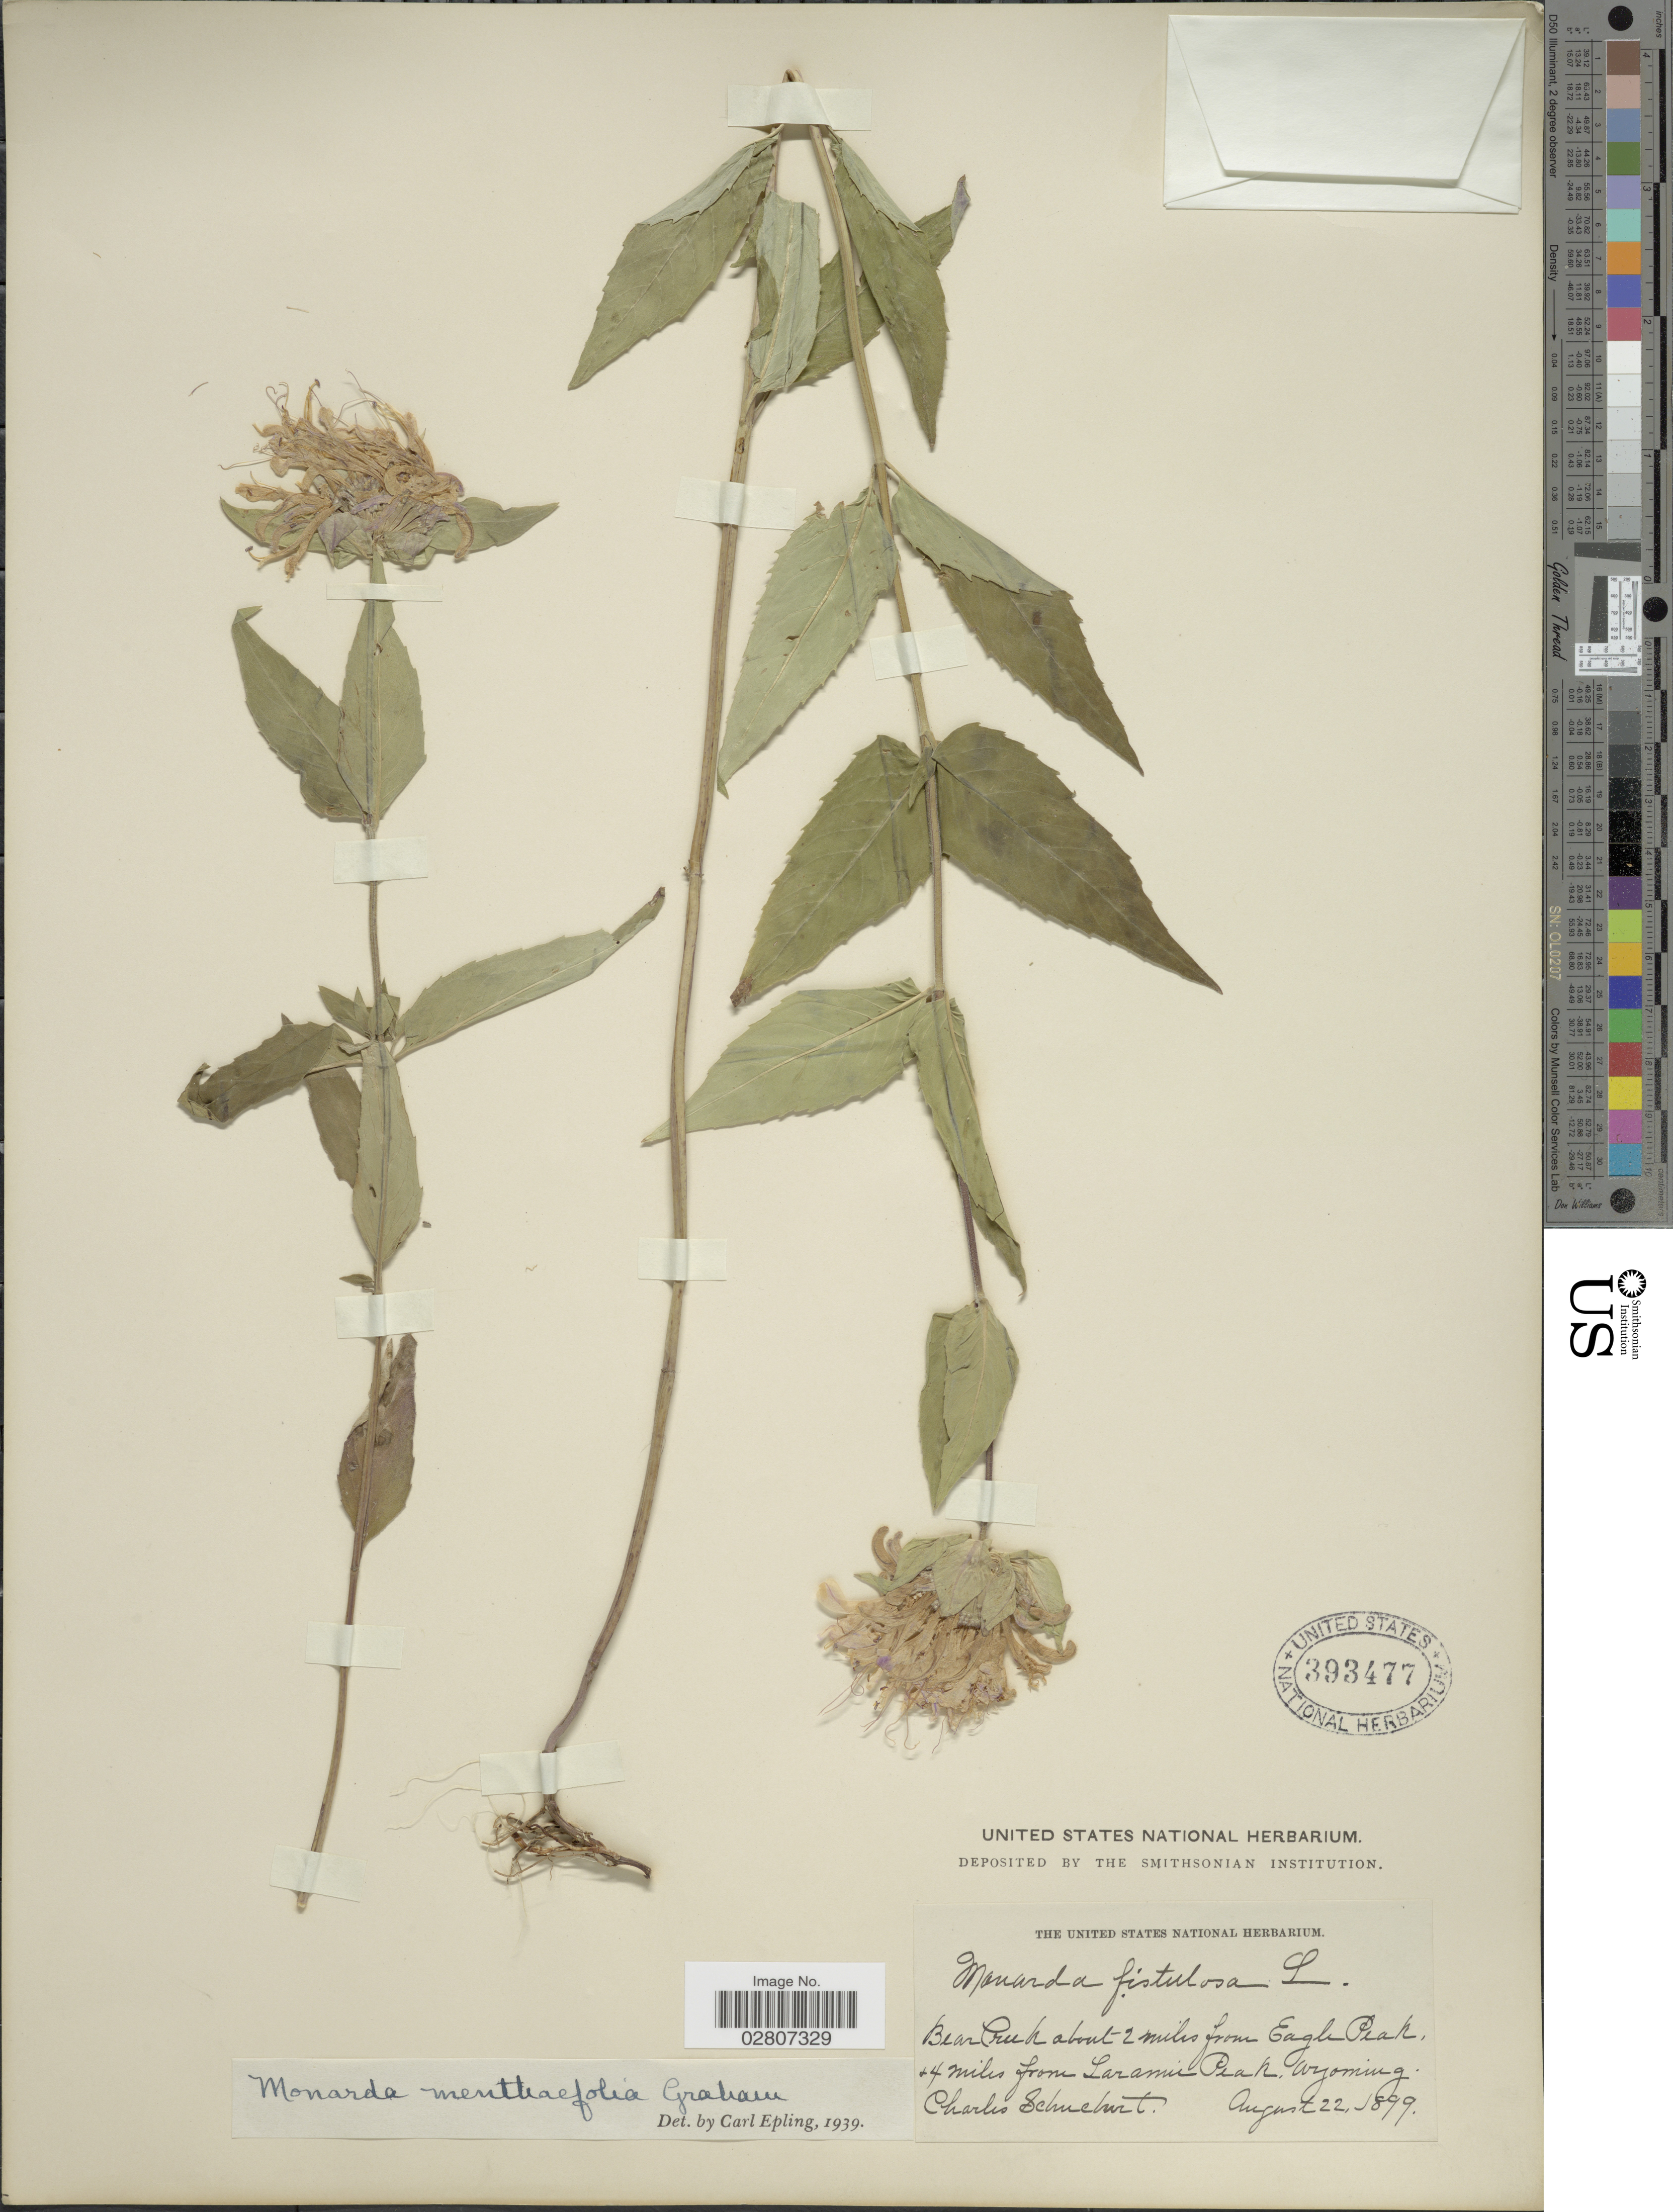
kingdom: Plantae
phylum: Tracheophyta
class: Magnoliopsida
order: Lamiales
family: Lamiaceae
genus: Monarda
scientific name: Monarda fistulosa var. menthifolia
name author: (Graham) Fernald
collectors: C. Schuchert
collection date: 1899-08-22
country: United States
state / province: Wyoming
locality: Bear Creek about 2 miles from Eagle Peak, 24 miles from Laramie Peak, Wyoming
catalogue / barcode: US 393477